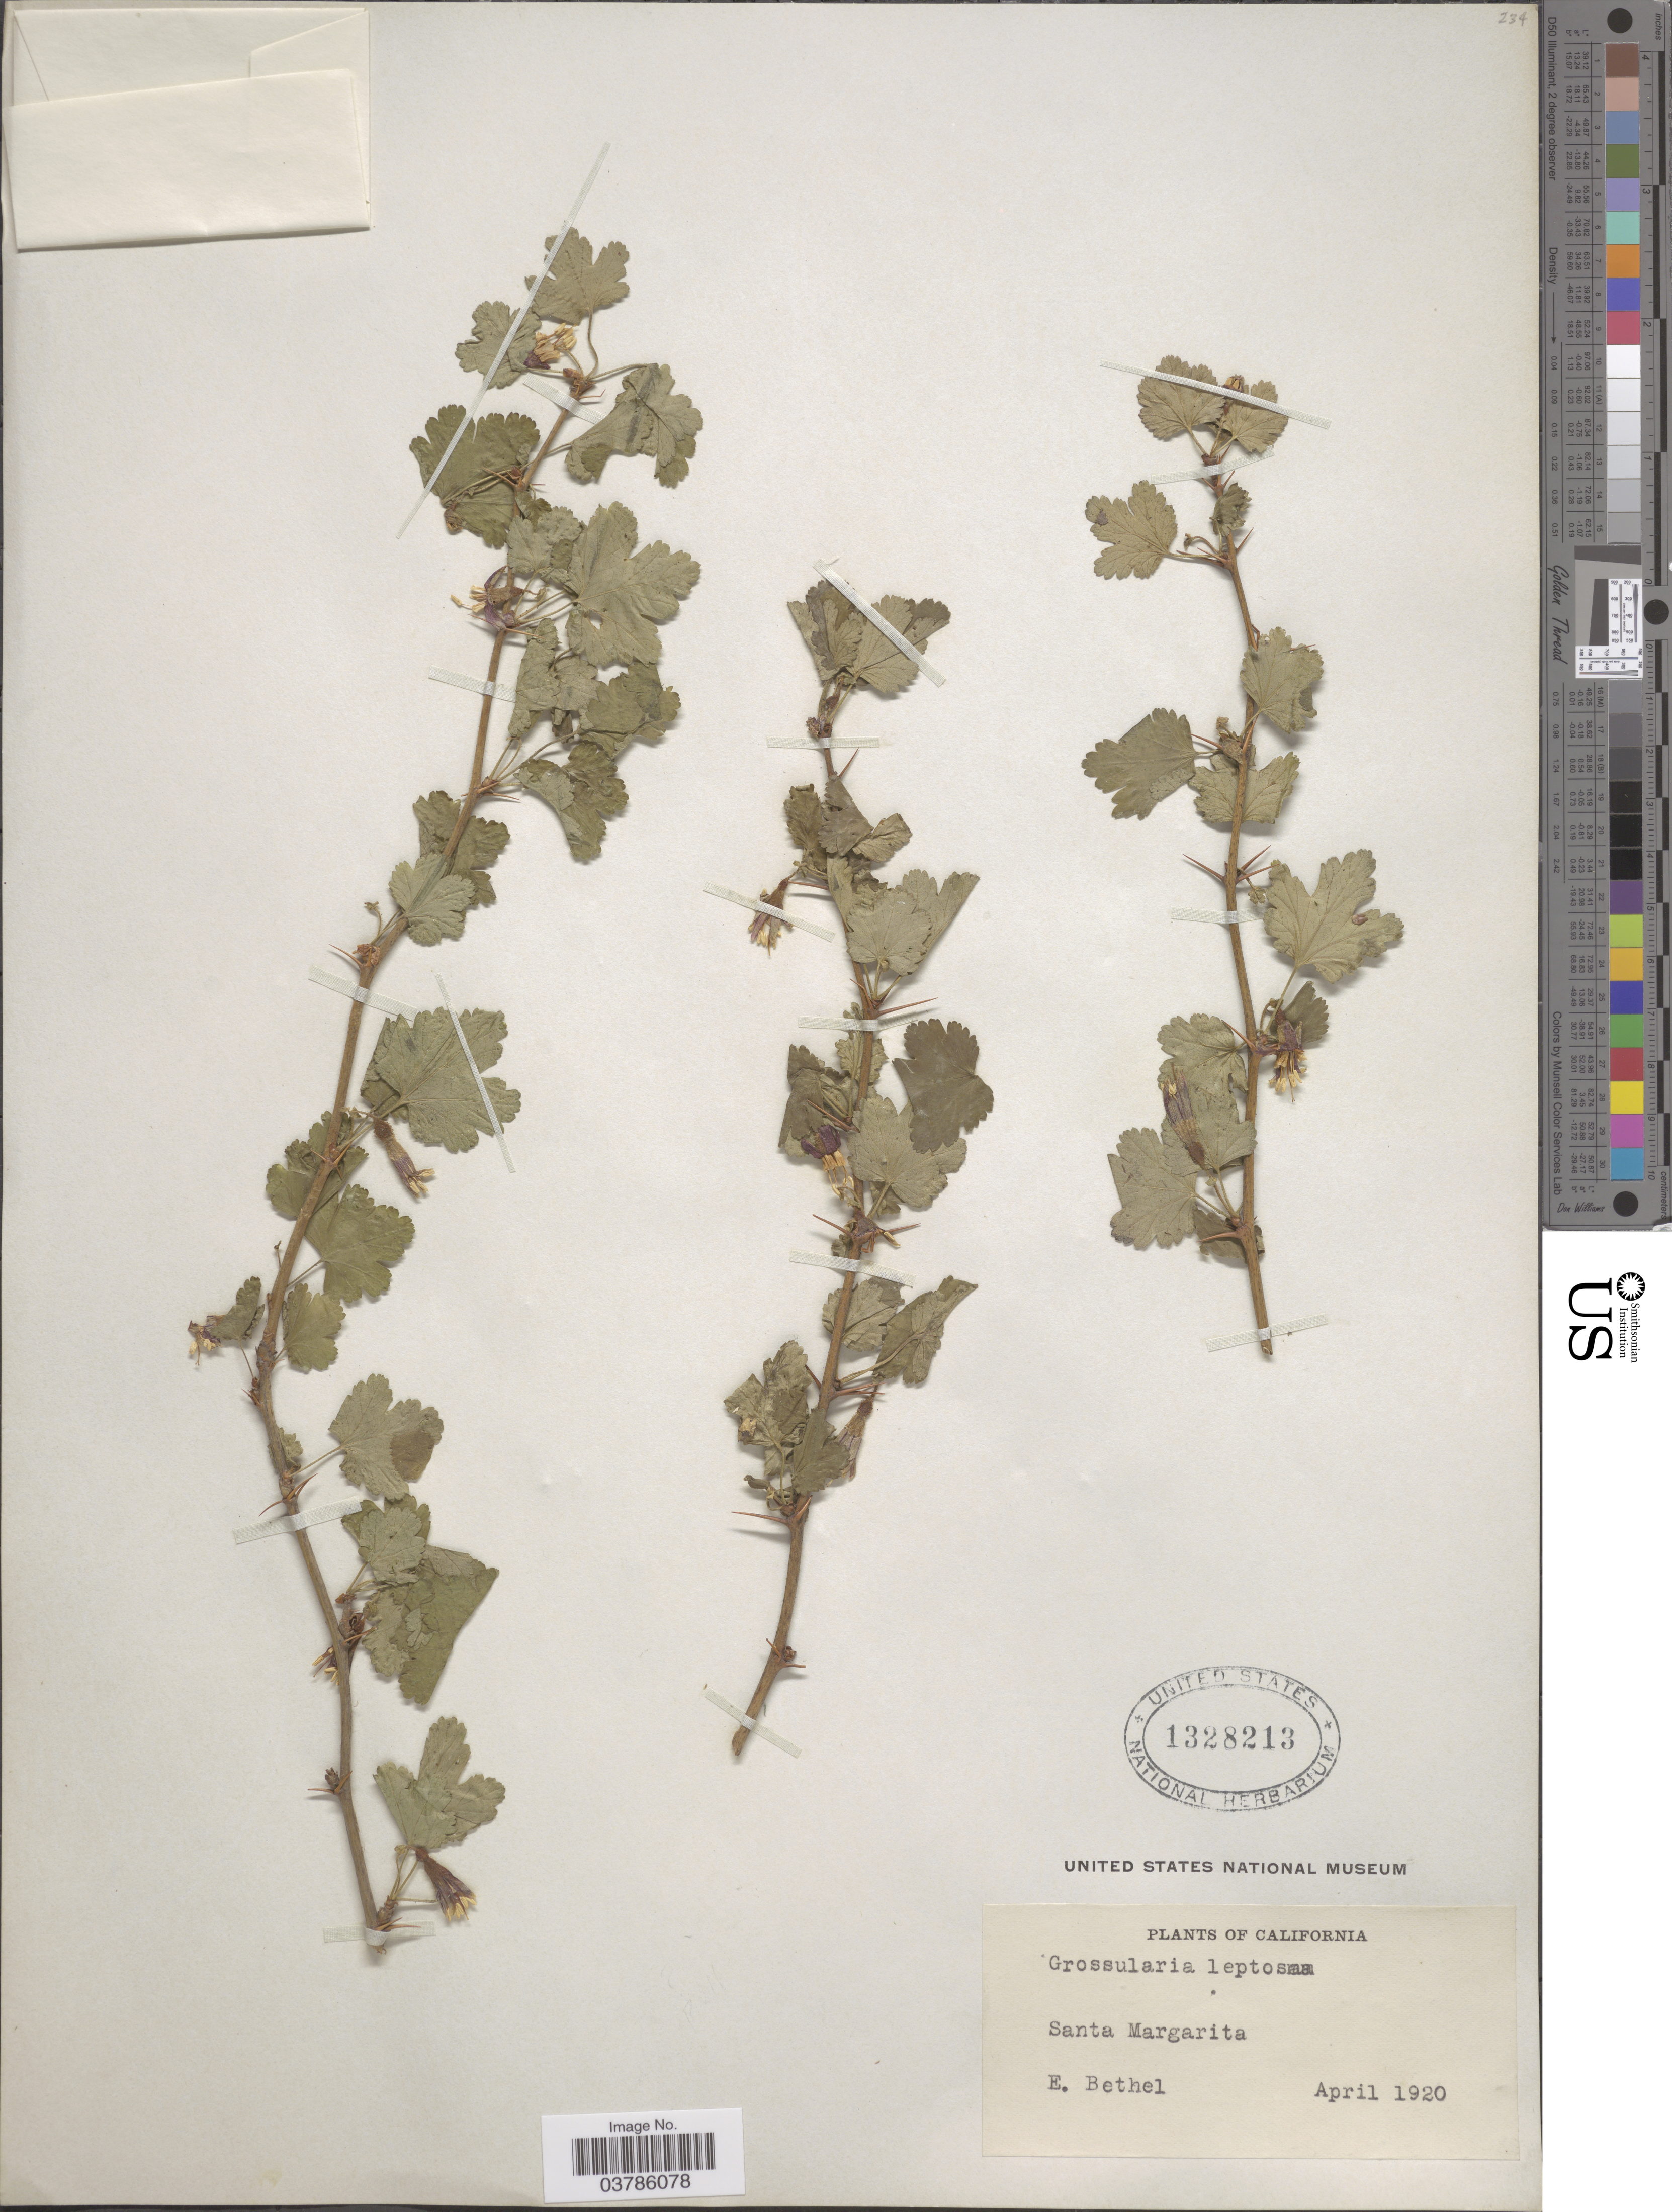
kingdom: Plantae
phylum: Tracheophyta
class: Magnoliopsida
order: Saxifragales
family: Grossulariaceae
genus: Ribes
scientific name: Ribes menziesii var. leptosum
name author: (Coville) Jeps.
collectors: E. Bethel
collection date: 1920-04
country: United States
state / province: California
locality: Santa Margarita.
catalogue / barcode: US 1328213